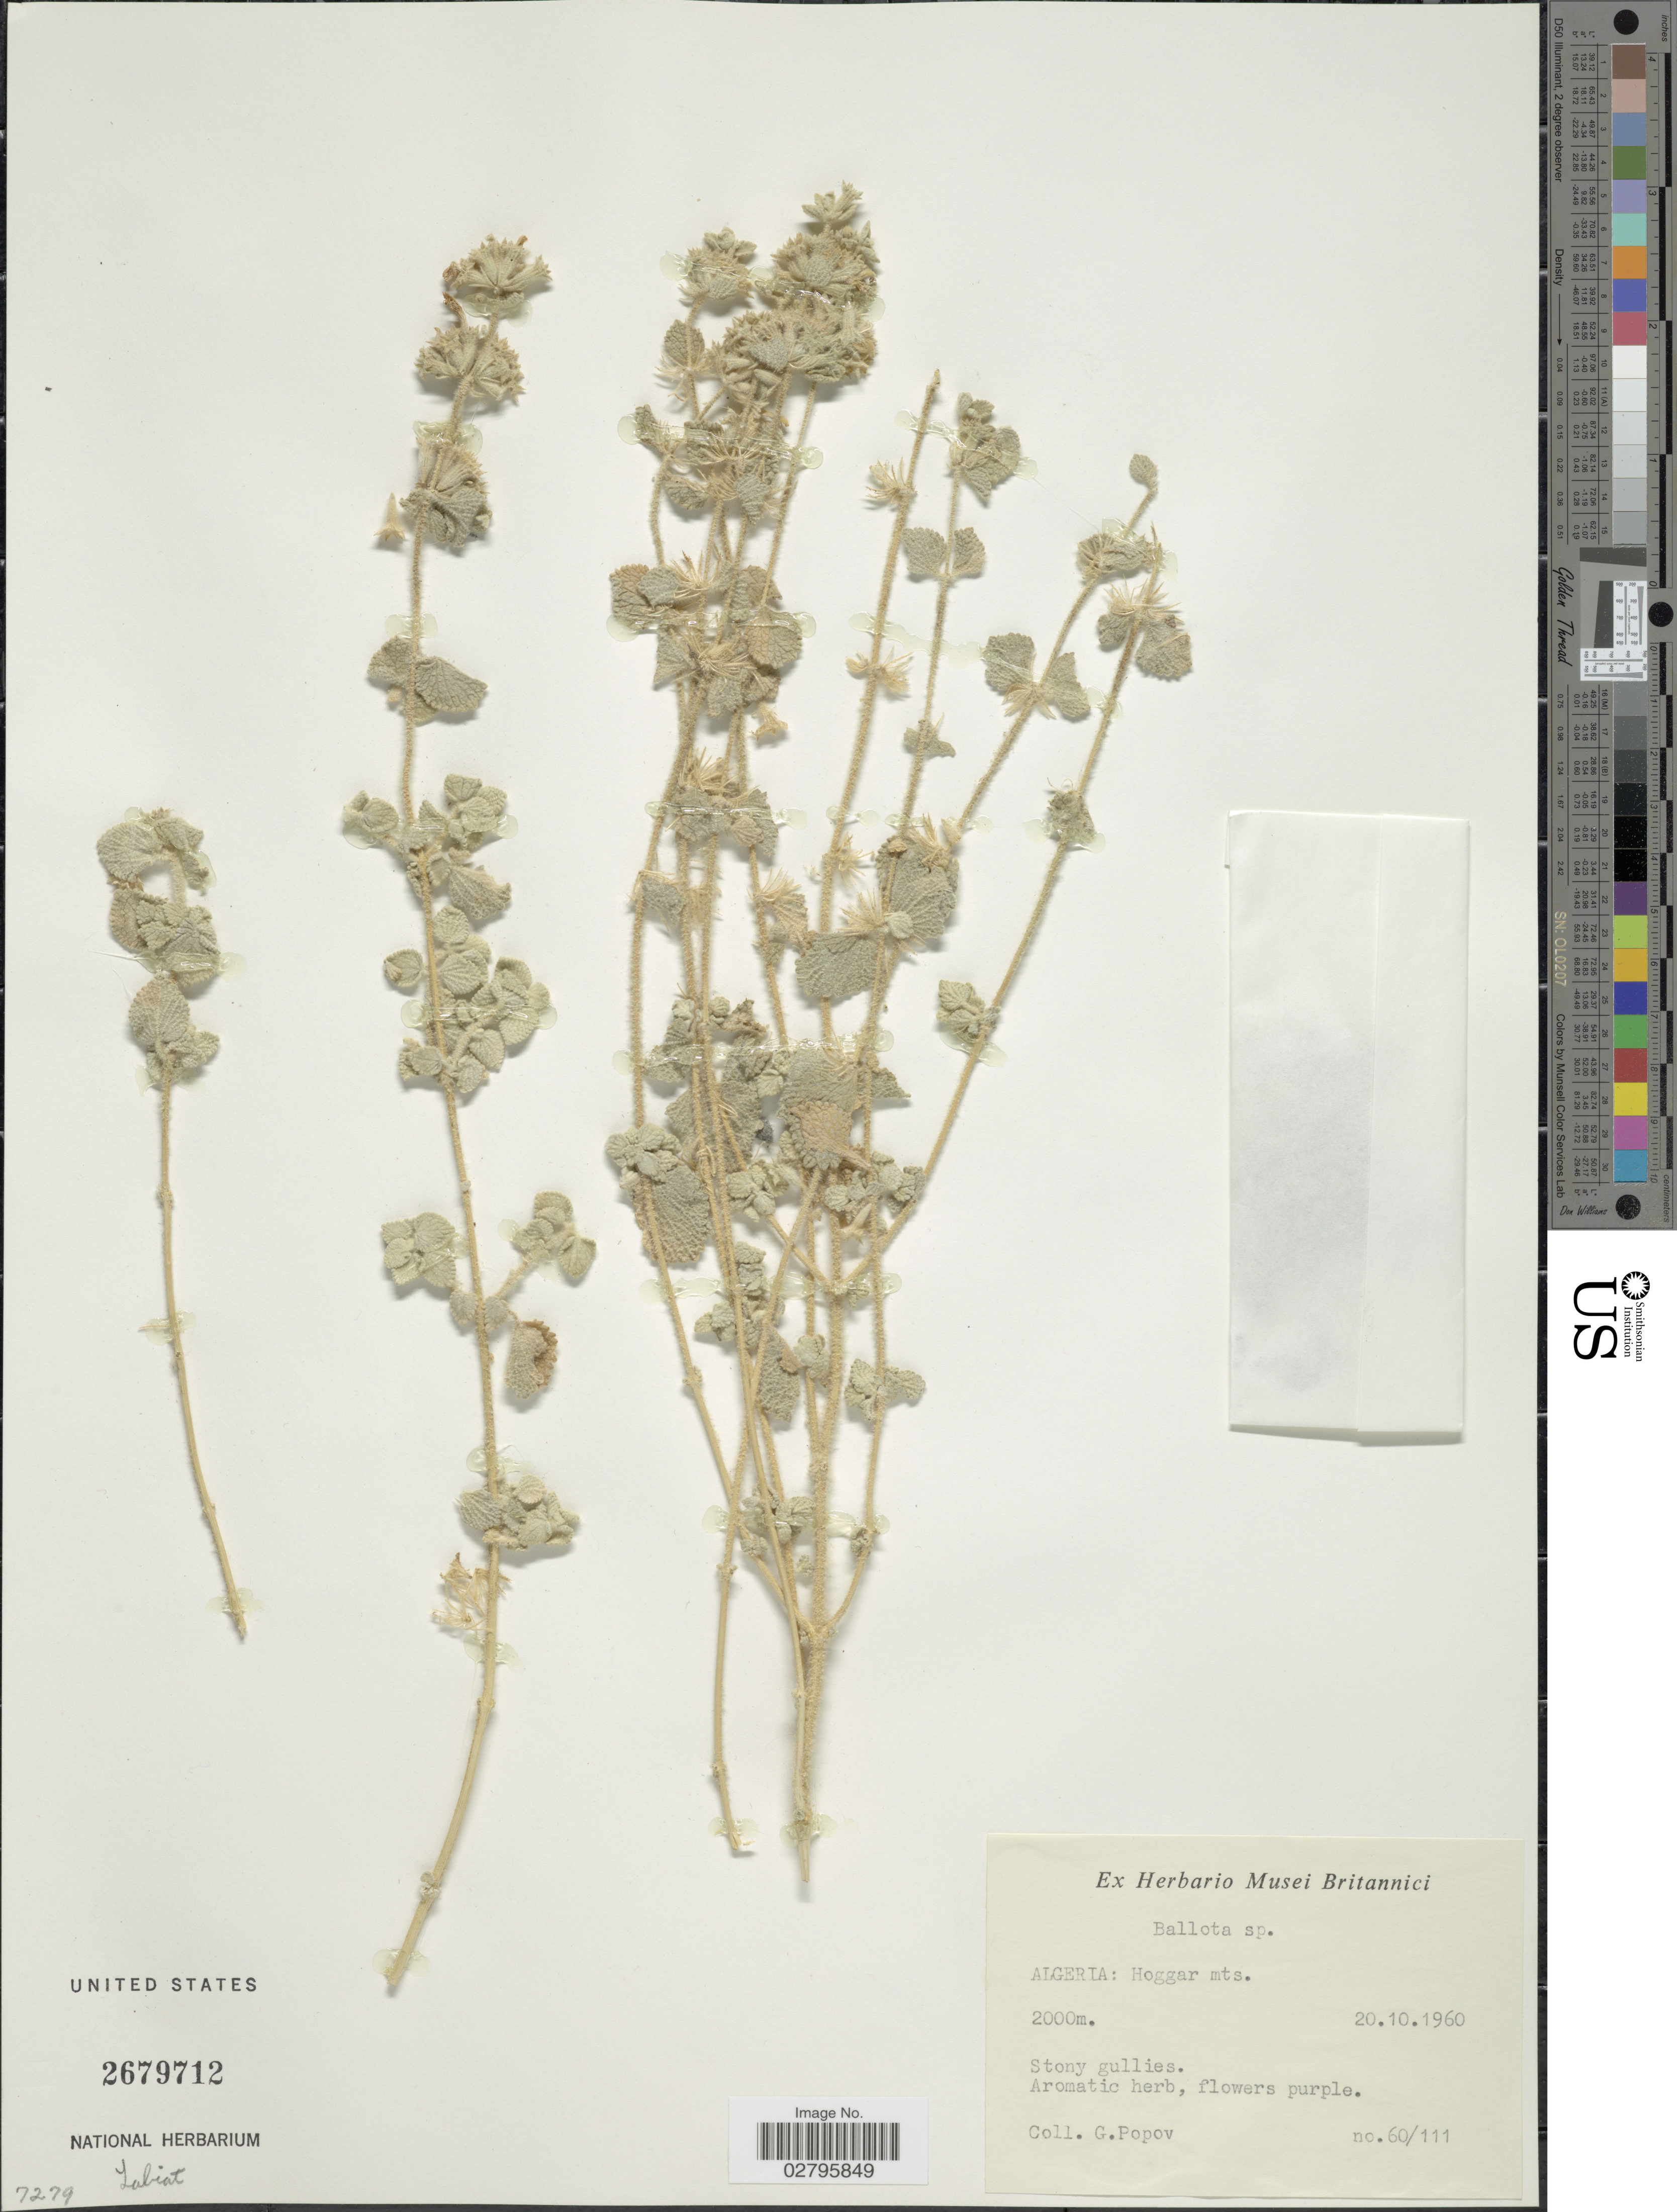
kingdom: Plantae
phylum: Tracheophyta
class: Magnoliopsida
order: Lamiales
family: Lamiaceae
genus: Ballota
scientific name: Ballota sp.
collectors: G. Popov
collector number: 60/111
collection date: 1960-10-20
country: Algeria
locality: Hoggar mts.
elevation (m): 2000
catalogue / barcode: US 2679712